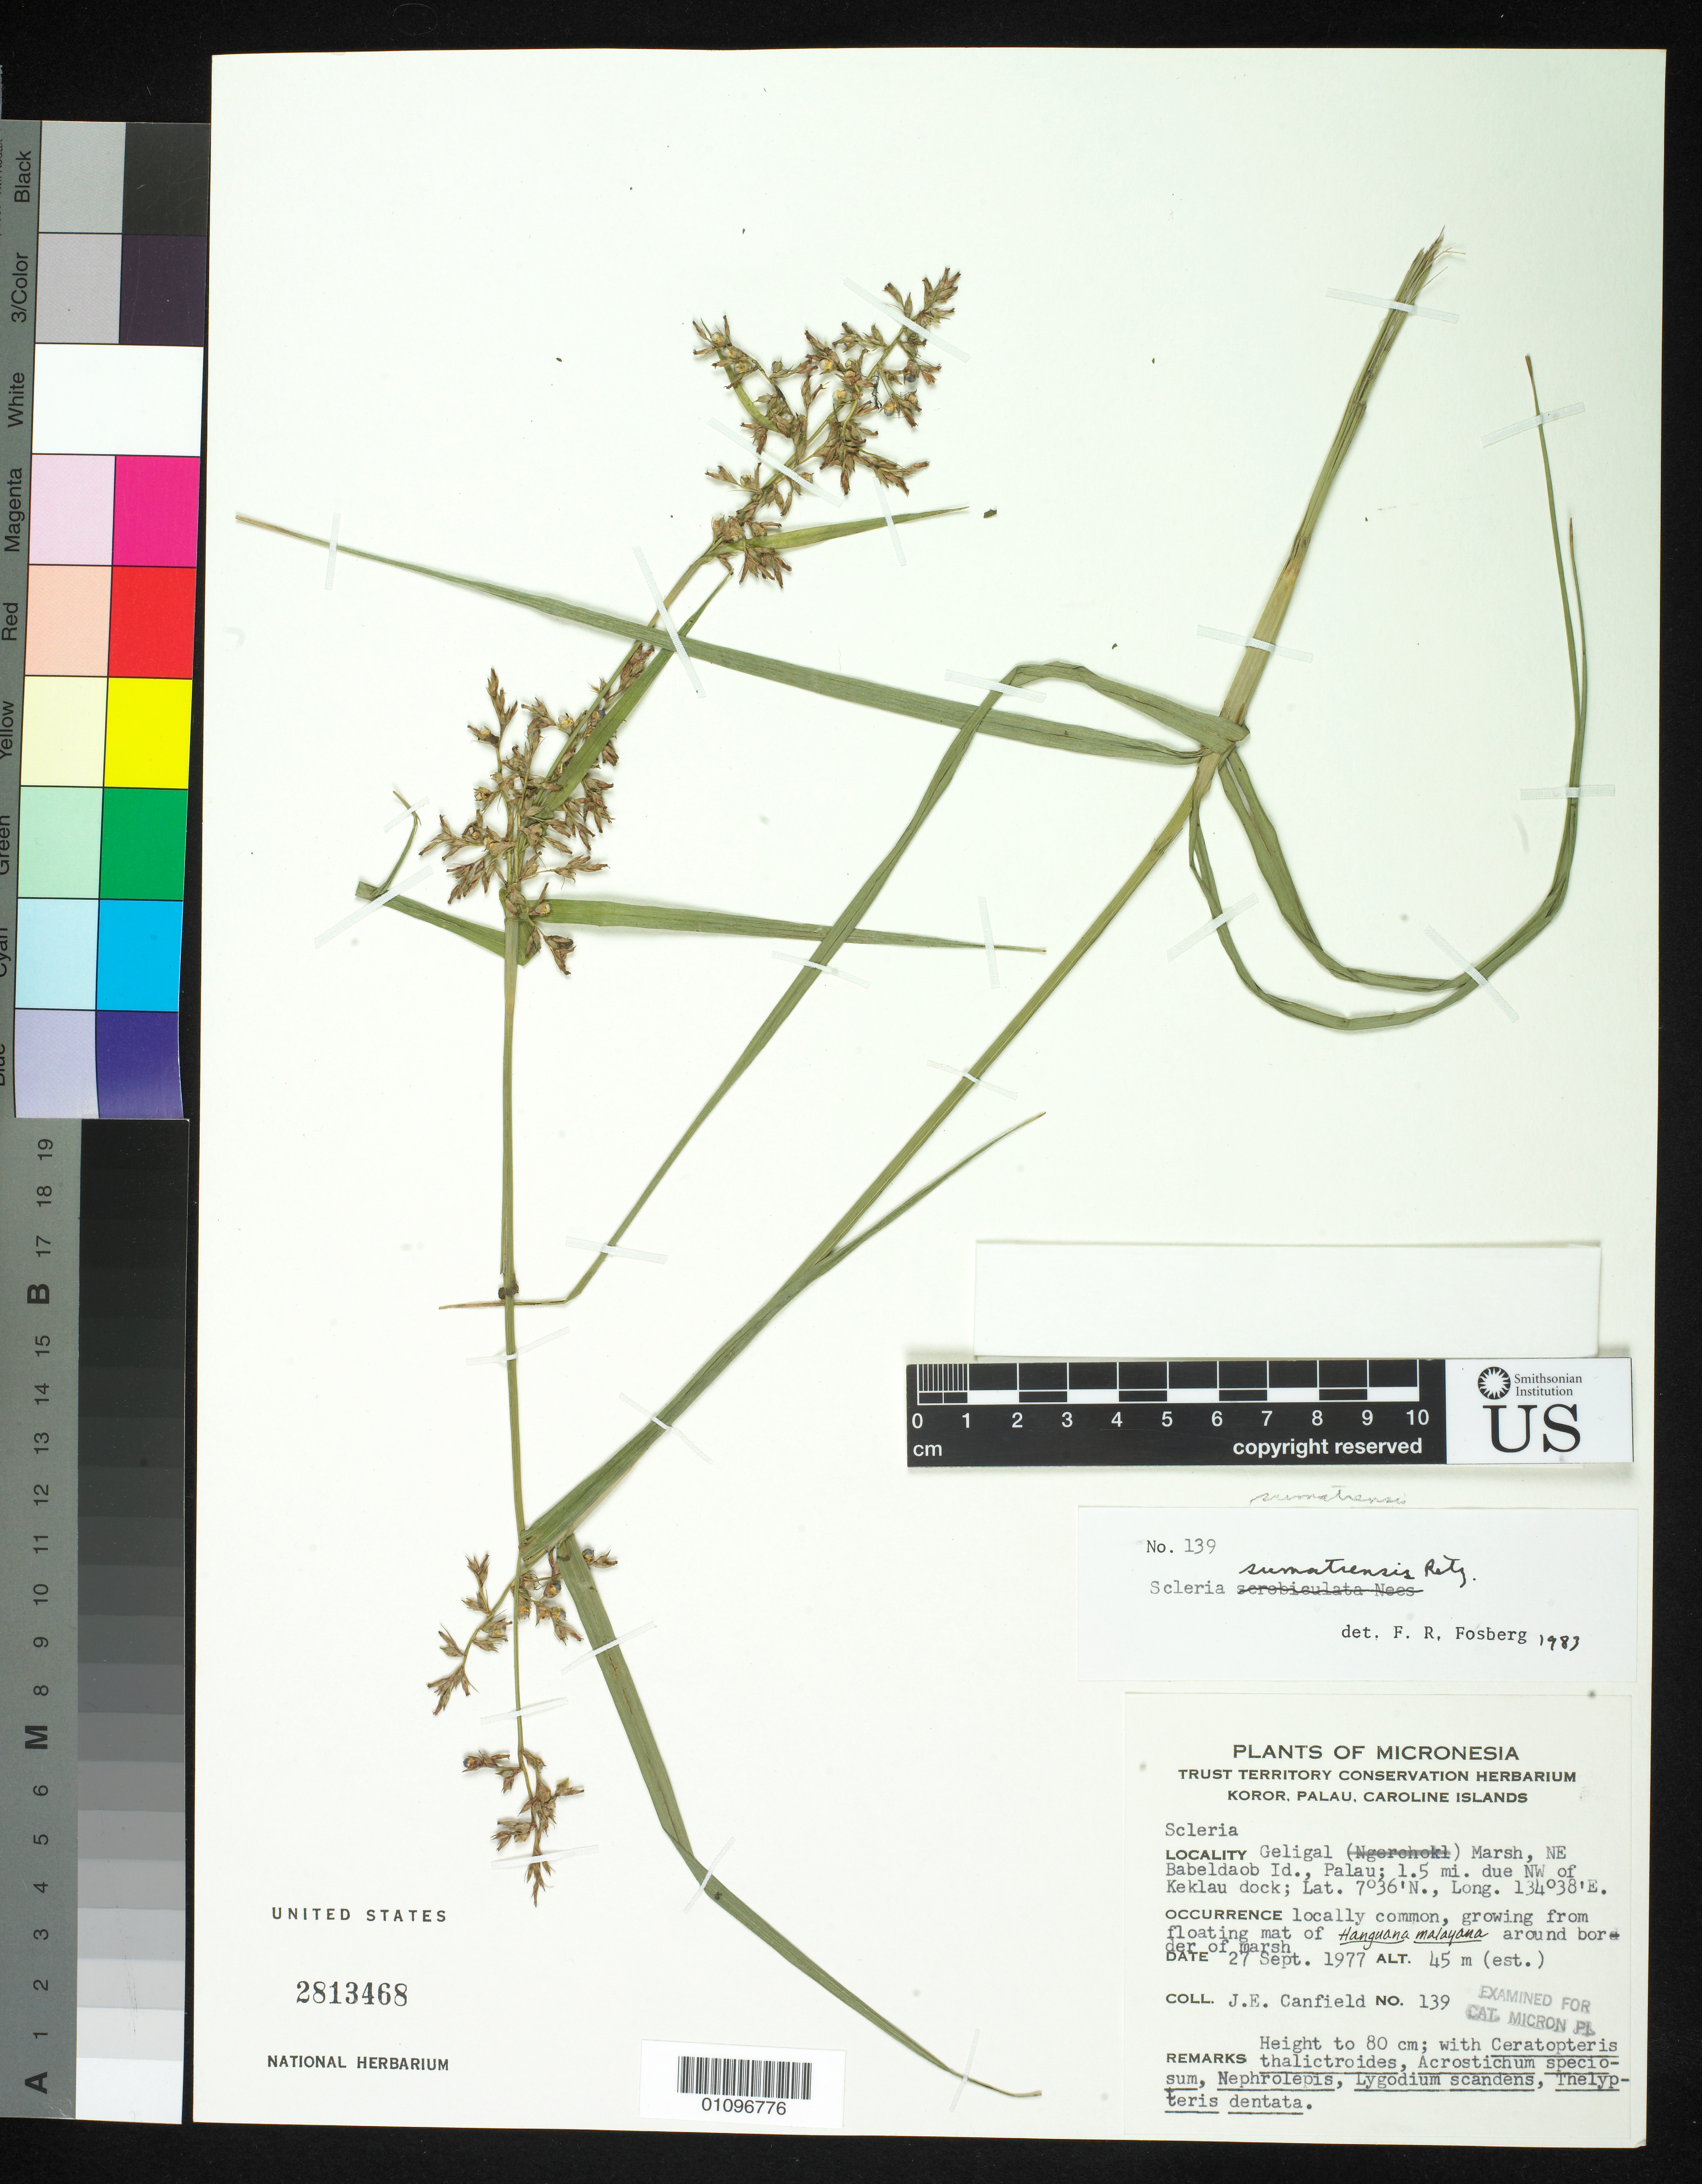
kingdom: Plantae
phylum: Tracheophyta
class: Liliopsida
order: Poales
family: Cyperaceae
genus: Scleria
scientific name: Scleria sumatrensis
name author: Retz.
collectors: J. E. Canfield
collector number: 139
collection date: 1977-09-27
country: Palau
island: Babeldaob [Babelthuap]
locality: Geligal Marsh, NE Babeldaob Id.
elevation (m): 45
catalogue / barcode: US 2813468